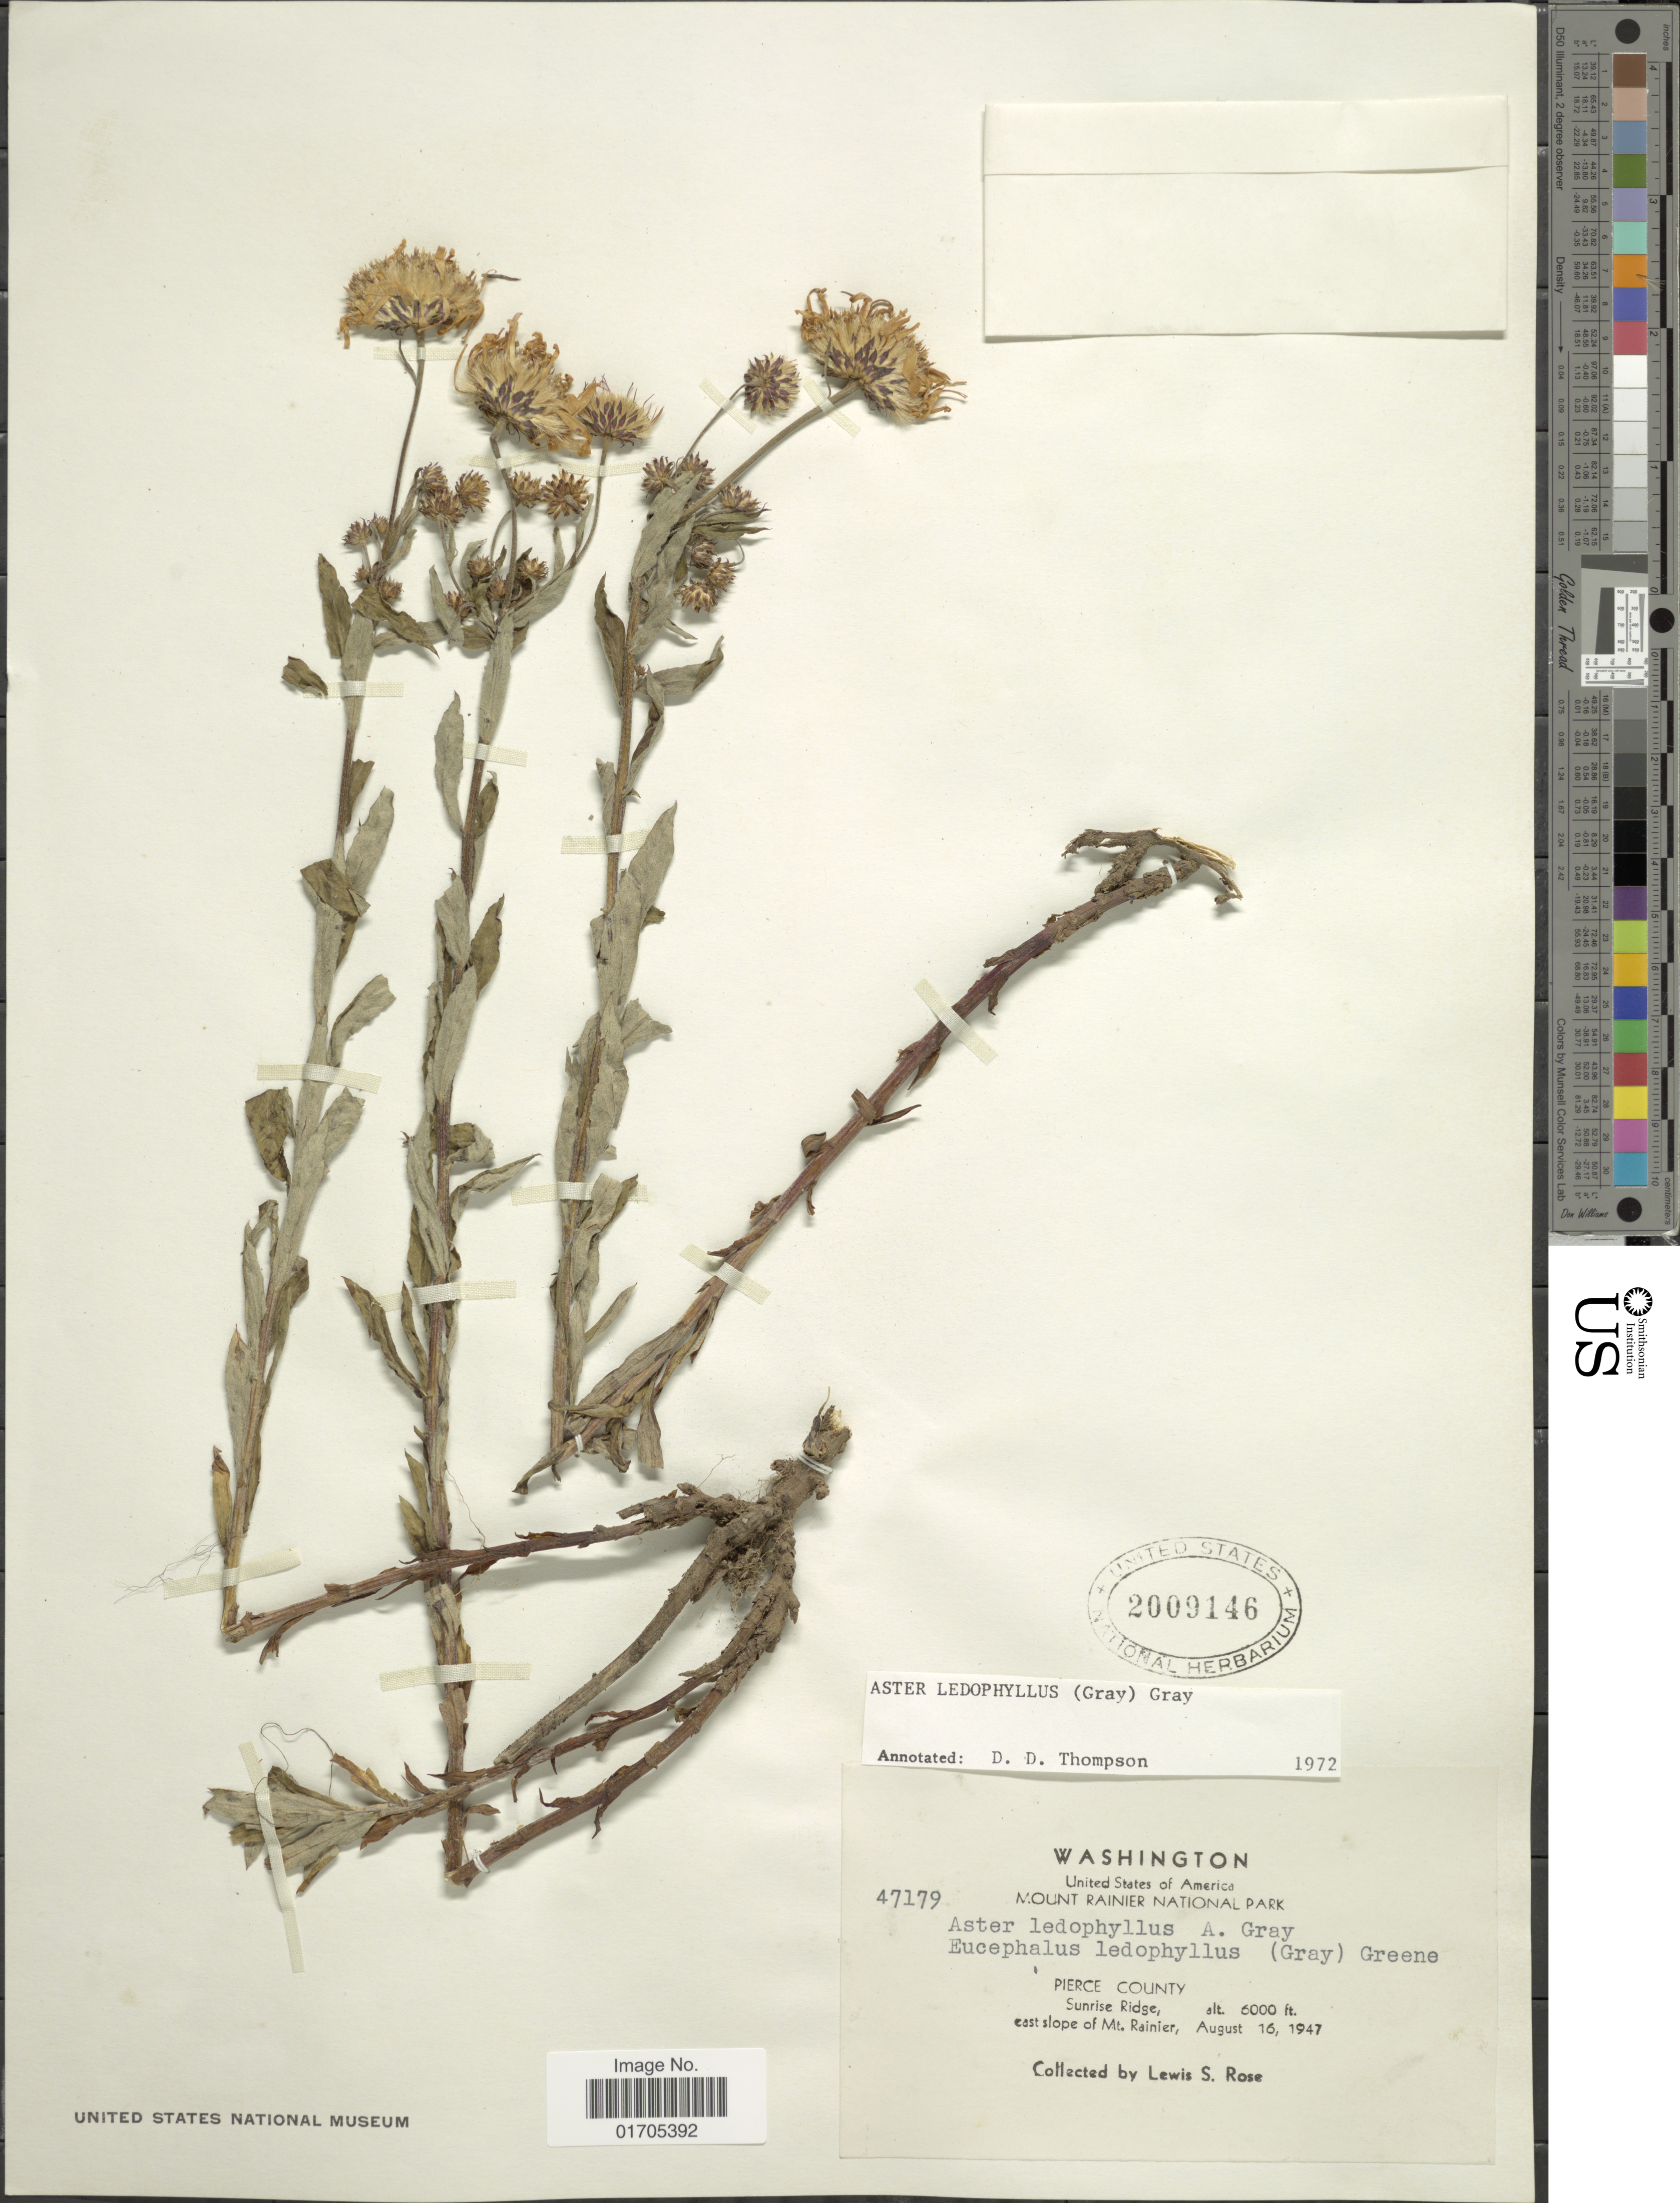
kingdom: Plantae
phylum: Tracheophyta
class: Magnoliopsida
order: Asterales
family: Asteraceae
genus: Eucephalus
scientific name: Eucephalus ledophyllus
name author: (A. Gray) Greene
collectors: L. S. Rose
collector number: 47179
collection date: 1947-08-16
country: United States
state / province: Washington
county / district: Pierce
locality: Washington. Mount Rainier National Park. Pierce County. Sunrise Ridge, east slope of Mt. Rainier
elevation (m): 1829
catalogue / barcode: US 2009146